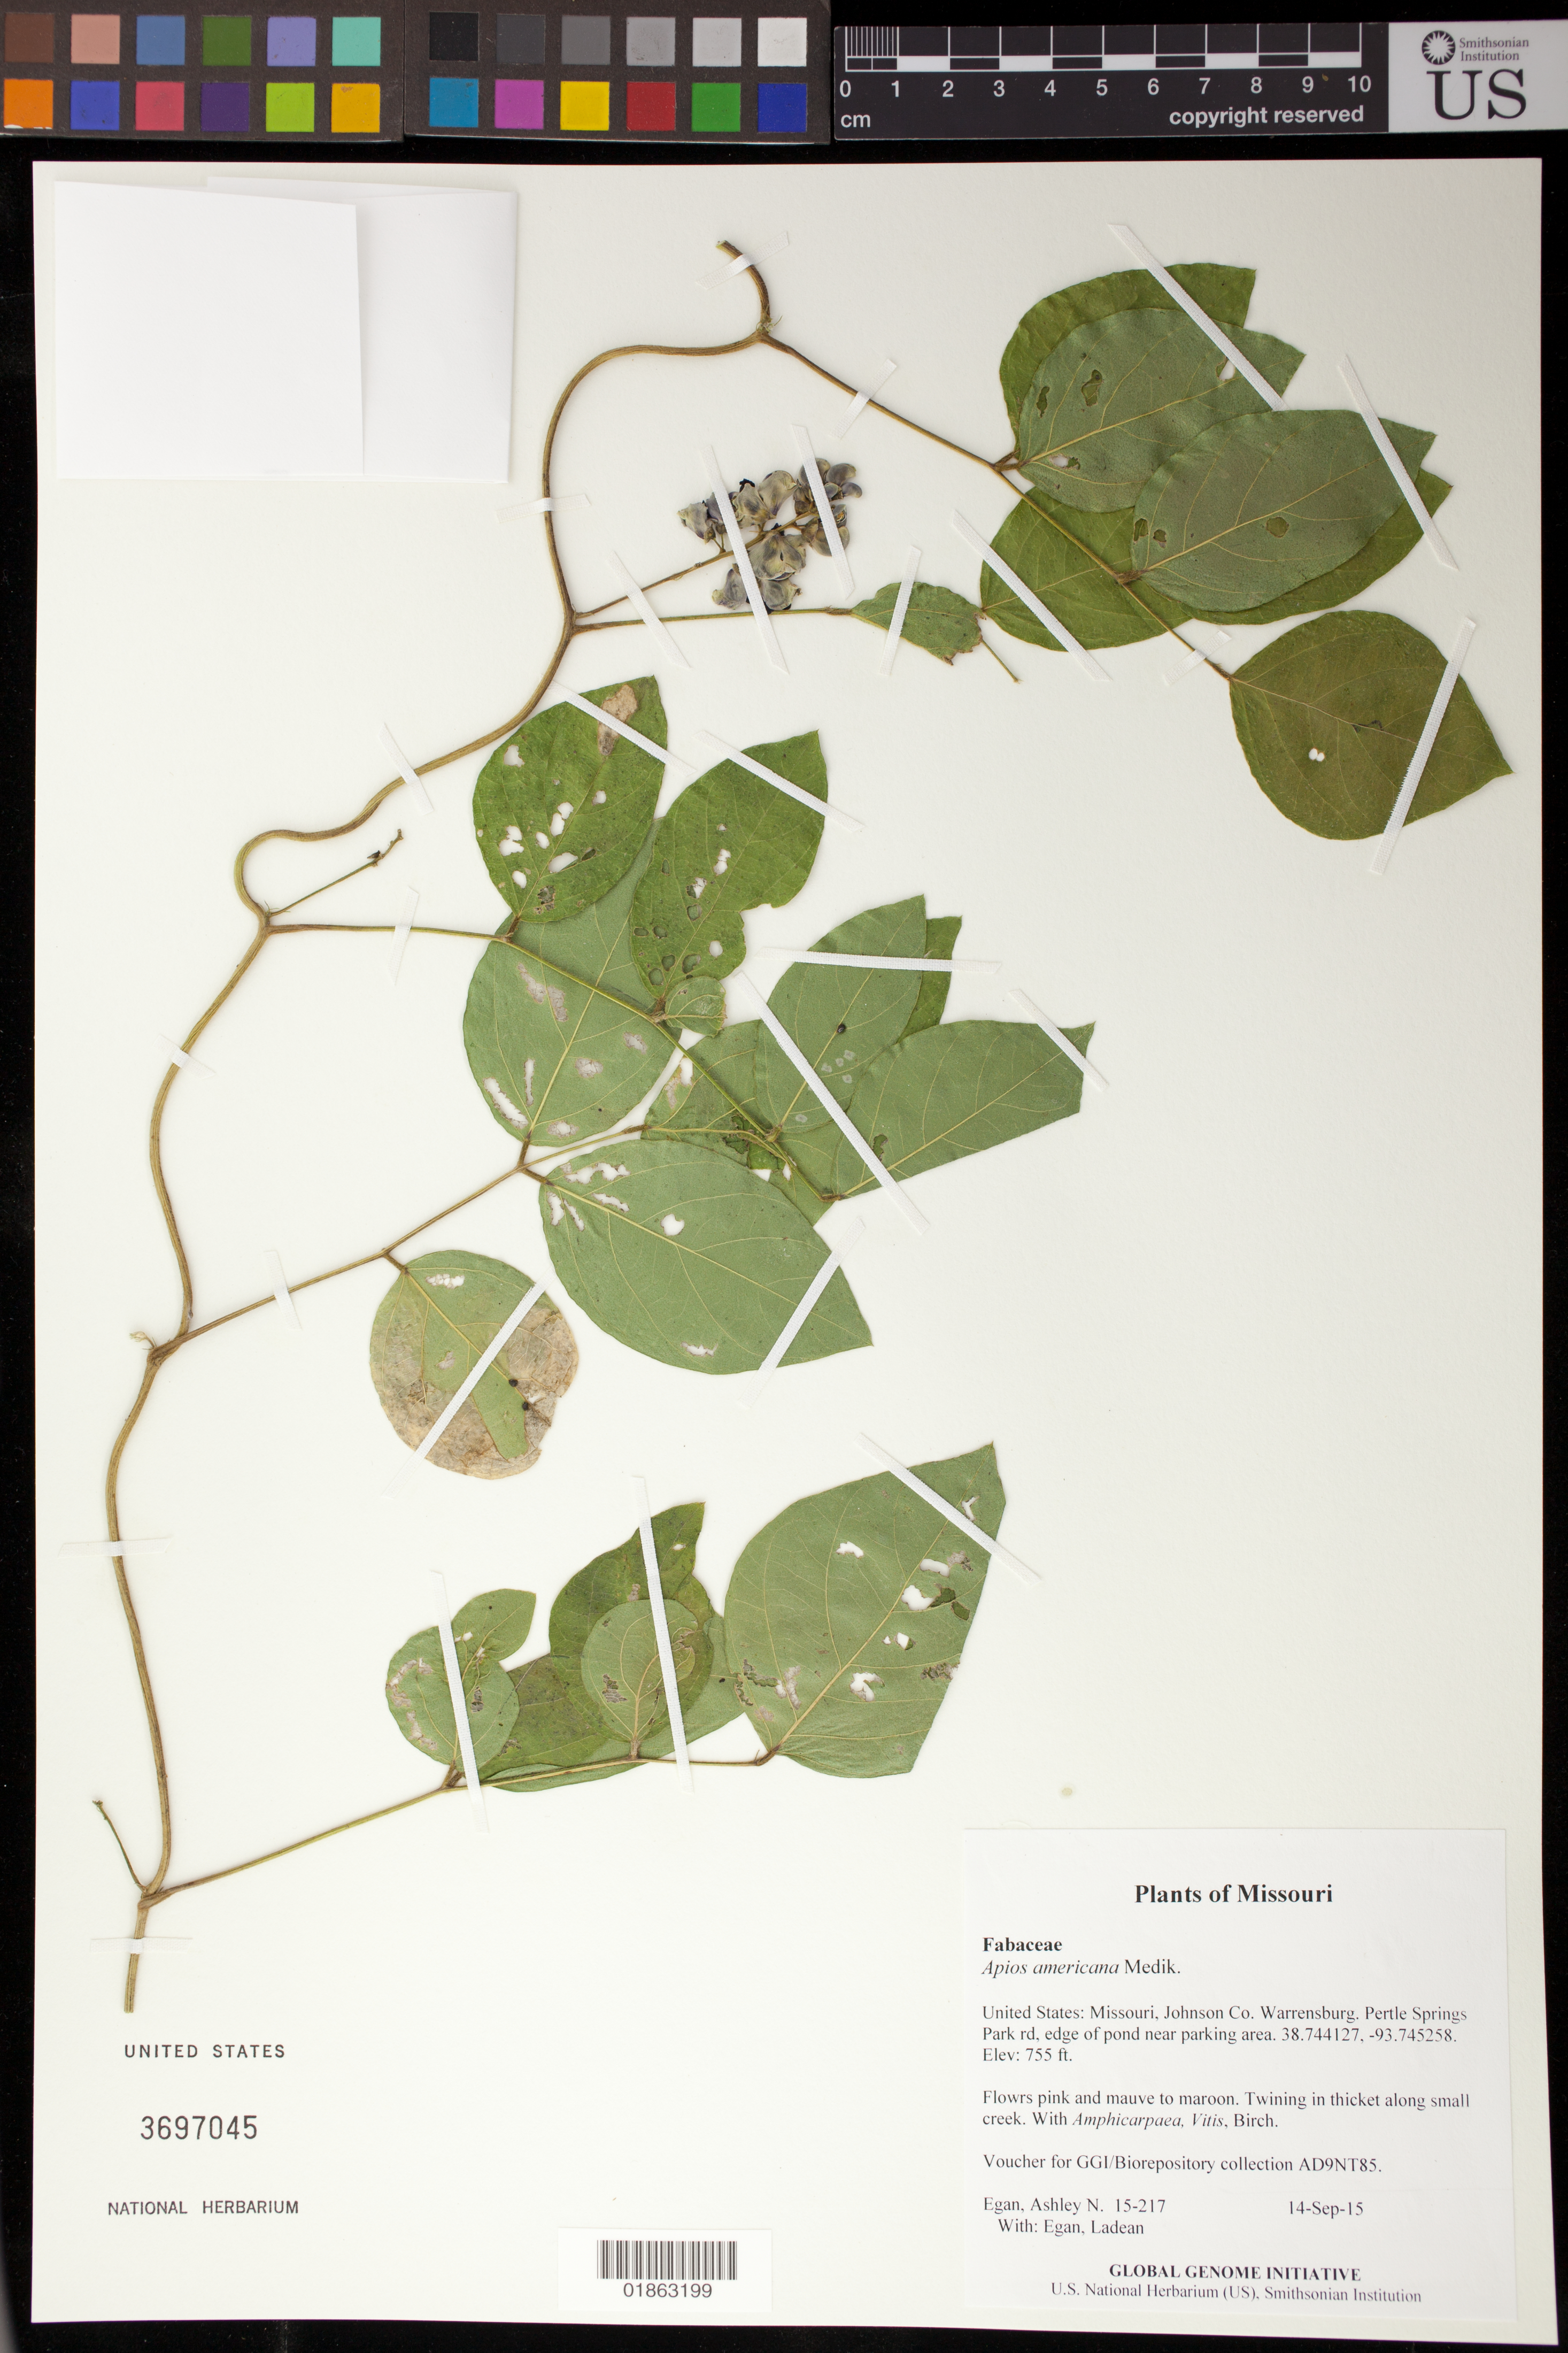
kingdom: Plantae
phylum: Tracheophyta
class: Magnoliopsida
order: Fabales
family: Fabaceae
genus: Apios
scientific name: Apios americana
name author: Medik.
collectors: A. N. Egan & L. Egan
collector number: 15-217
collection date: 2015-09-14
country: United States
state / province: Missouri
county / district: Johnson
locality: Warrensburg. Pertle Springs Park rd, edge of pond near parking area.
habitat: Twining in thicket along small creek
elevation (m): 230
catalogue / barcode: US 3697045